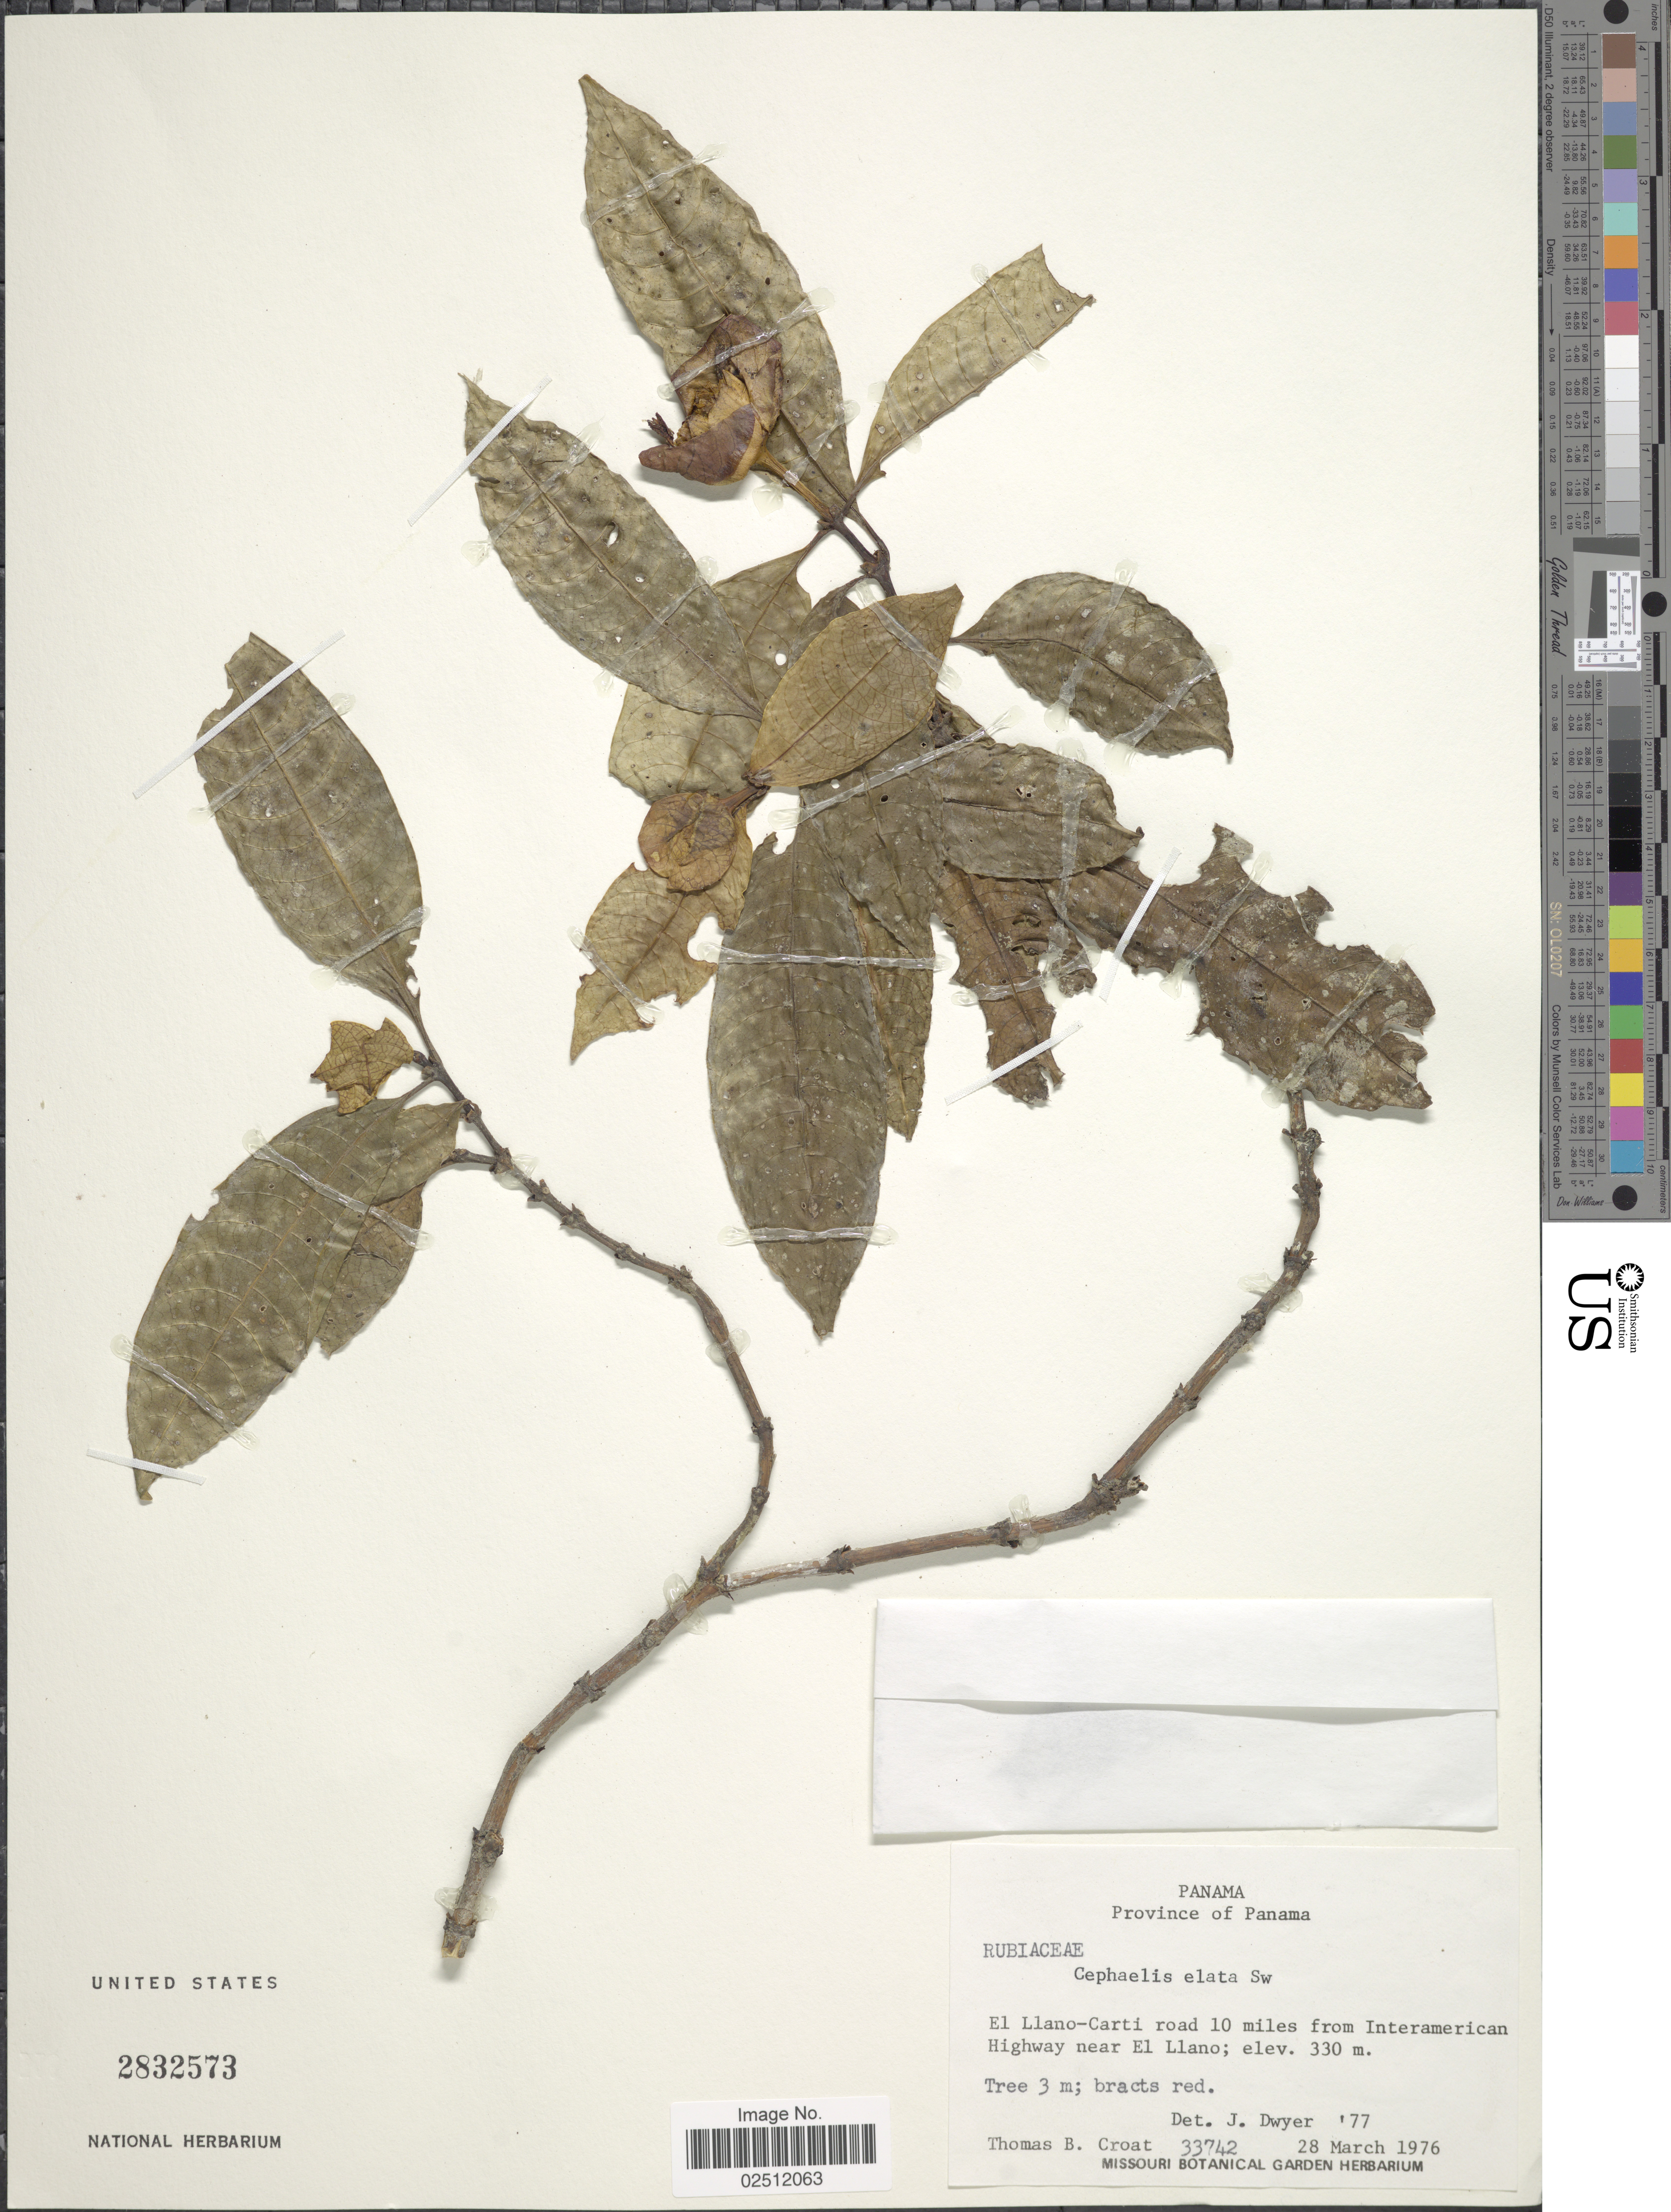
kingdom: Plantae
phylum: Tracheophyta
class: Magnoliopsida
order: Gentianales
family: Rubiaceae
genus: Psychotria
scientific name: Psychotria elata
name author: (Sw.) Hammel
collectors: T. B. Croat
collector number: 33742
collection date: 1976-03-28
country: Panama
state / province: Panamá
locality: Province of Panama, El Llano-Carti road 10 miles from Interamerican Highway near El Llano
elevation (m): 330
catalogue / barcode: US 2832573